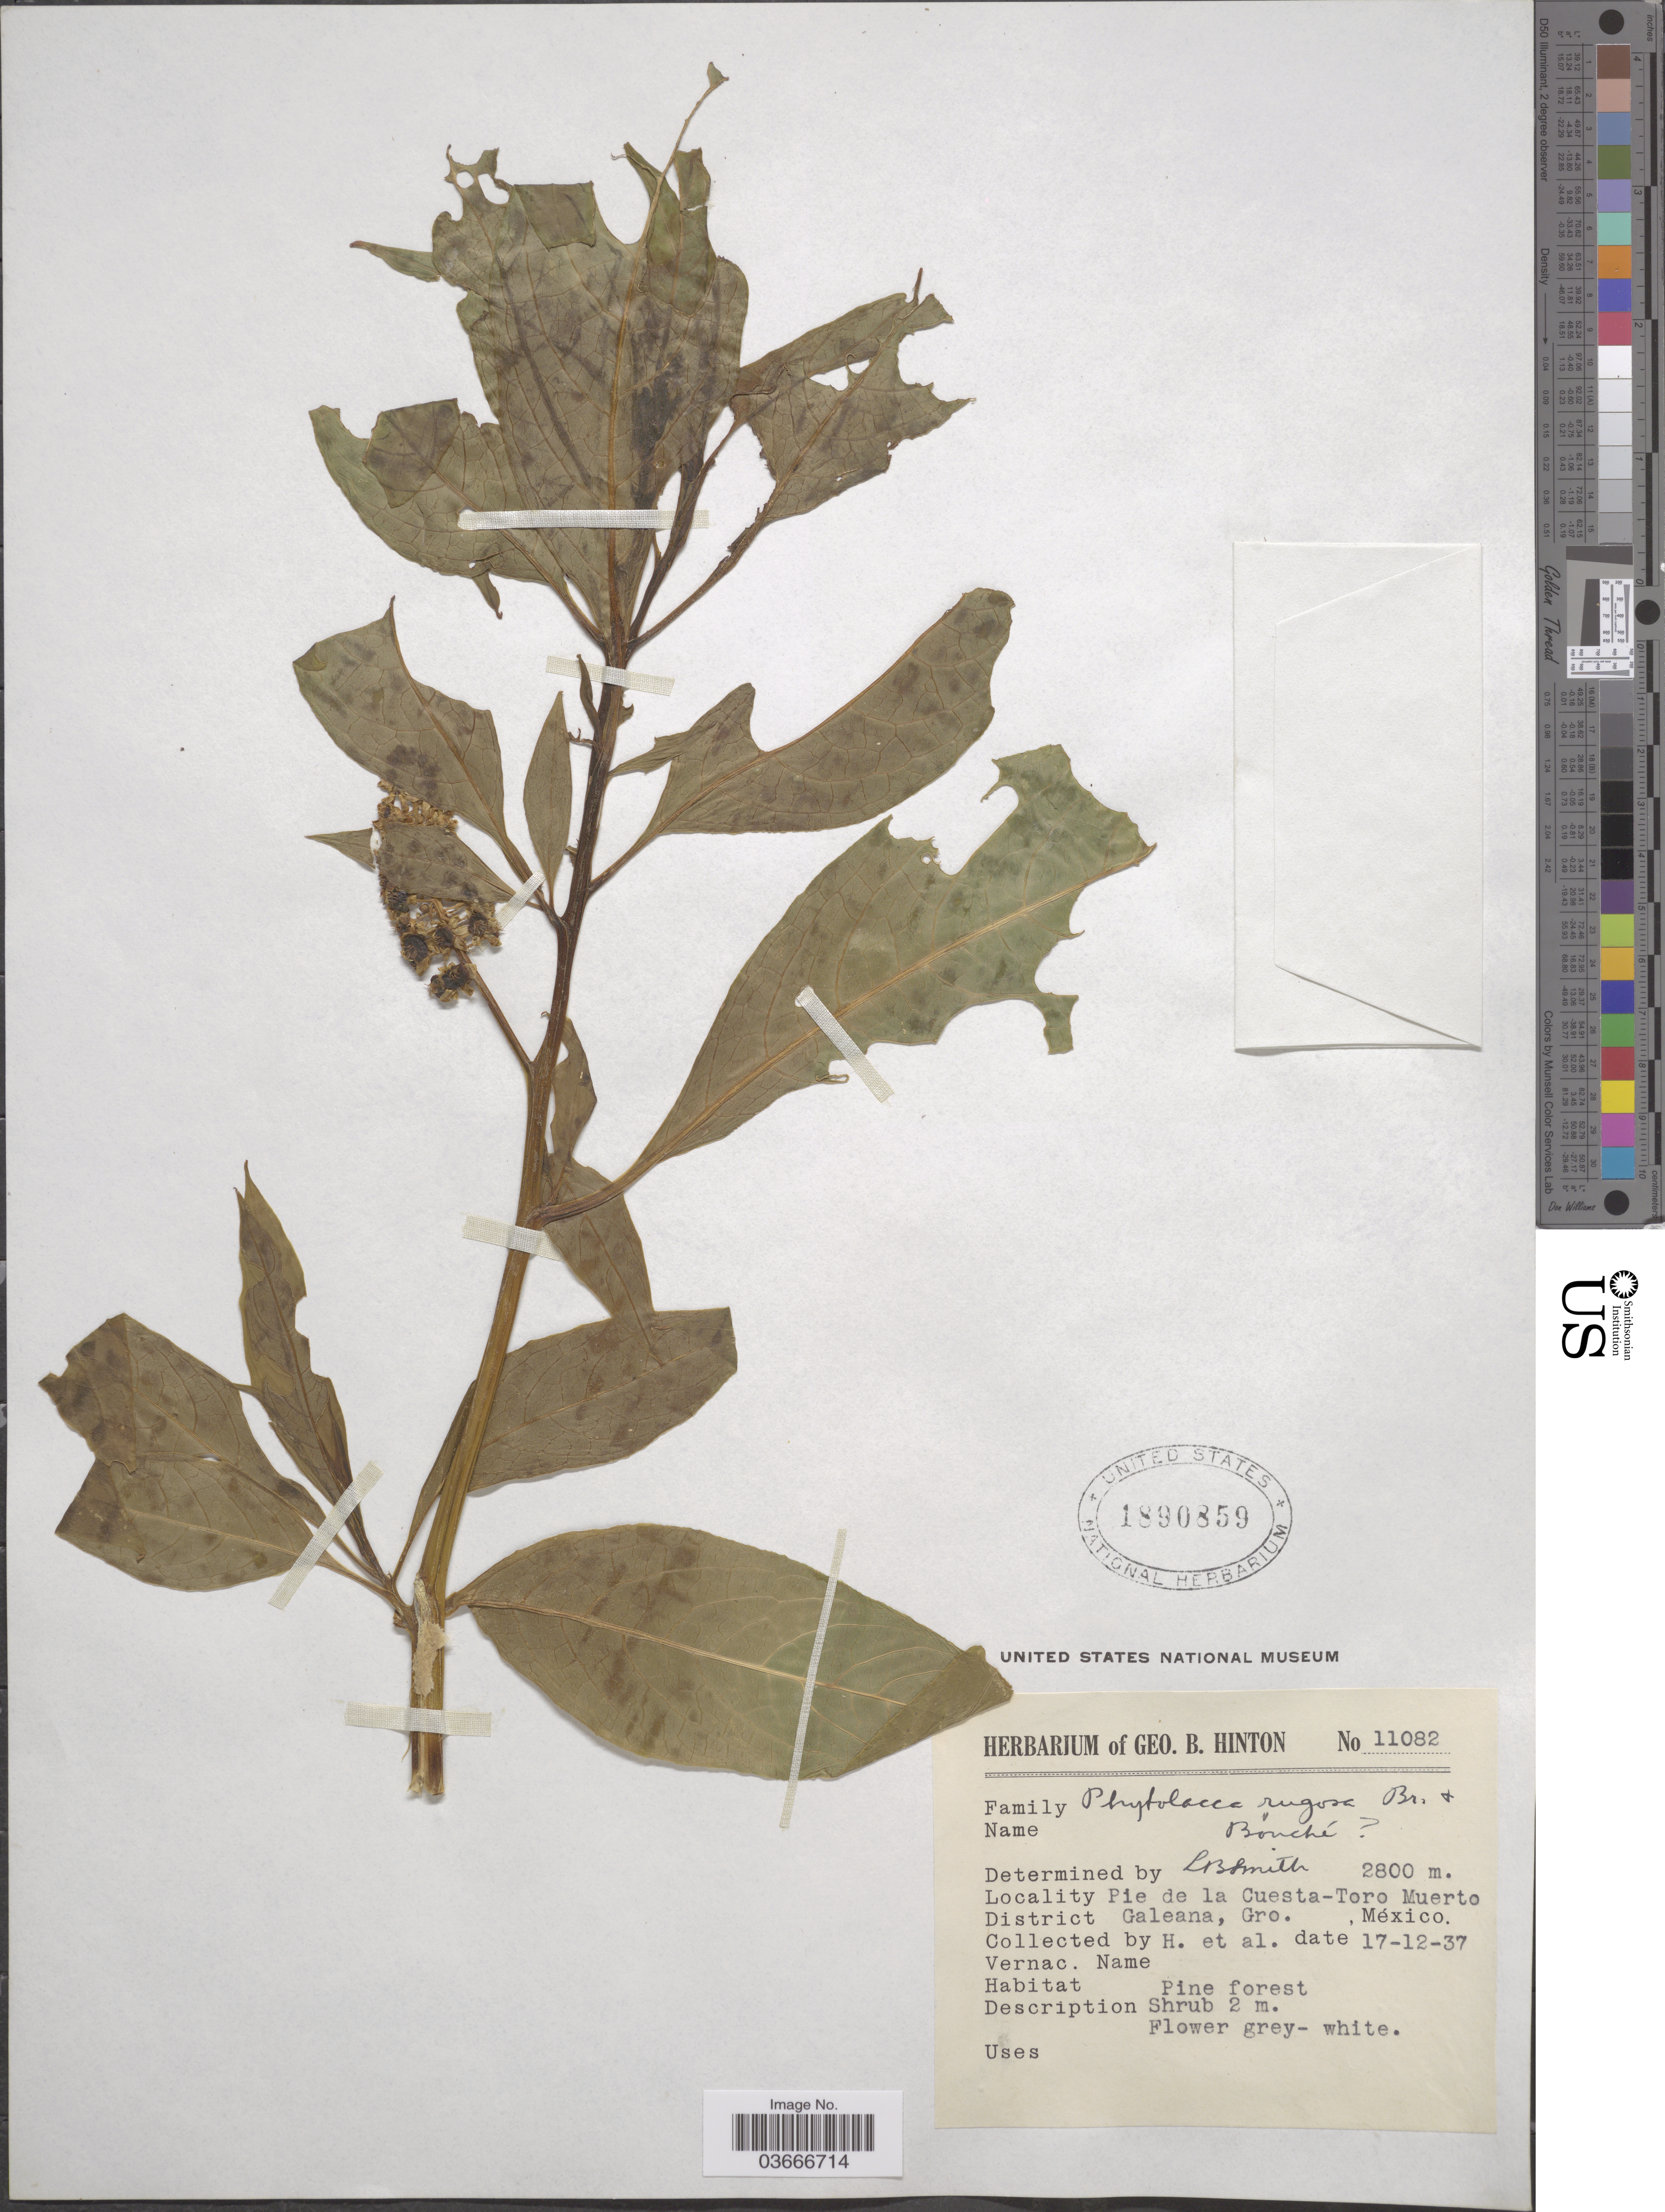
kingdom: Plantae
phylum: Tracheophyta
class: Magnoliopsida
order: Caryophyllales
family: Phytolaccaceae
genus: Phytolacca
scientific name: Phytolacca rugosa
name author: A. Braun & C.D. Bouché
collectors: G. B. Hinton & et al.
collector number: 11082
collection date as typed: Transcribed d/m/y: 17/12/37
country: Mexico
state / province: Guerrero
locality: Pie de la Cuesta-Toro Muerto. District Galeana.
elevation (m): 2800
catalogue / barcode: US 1890859